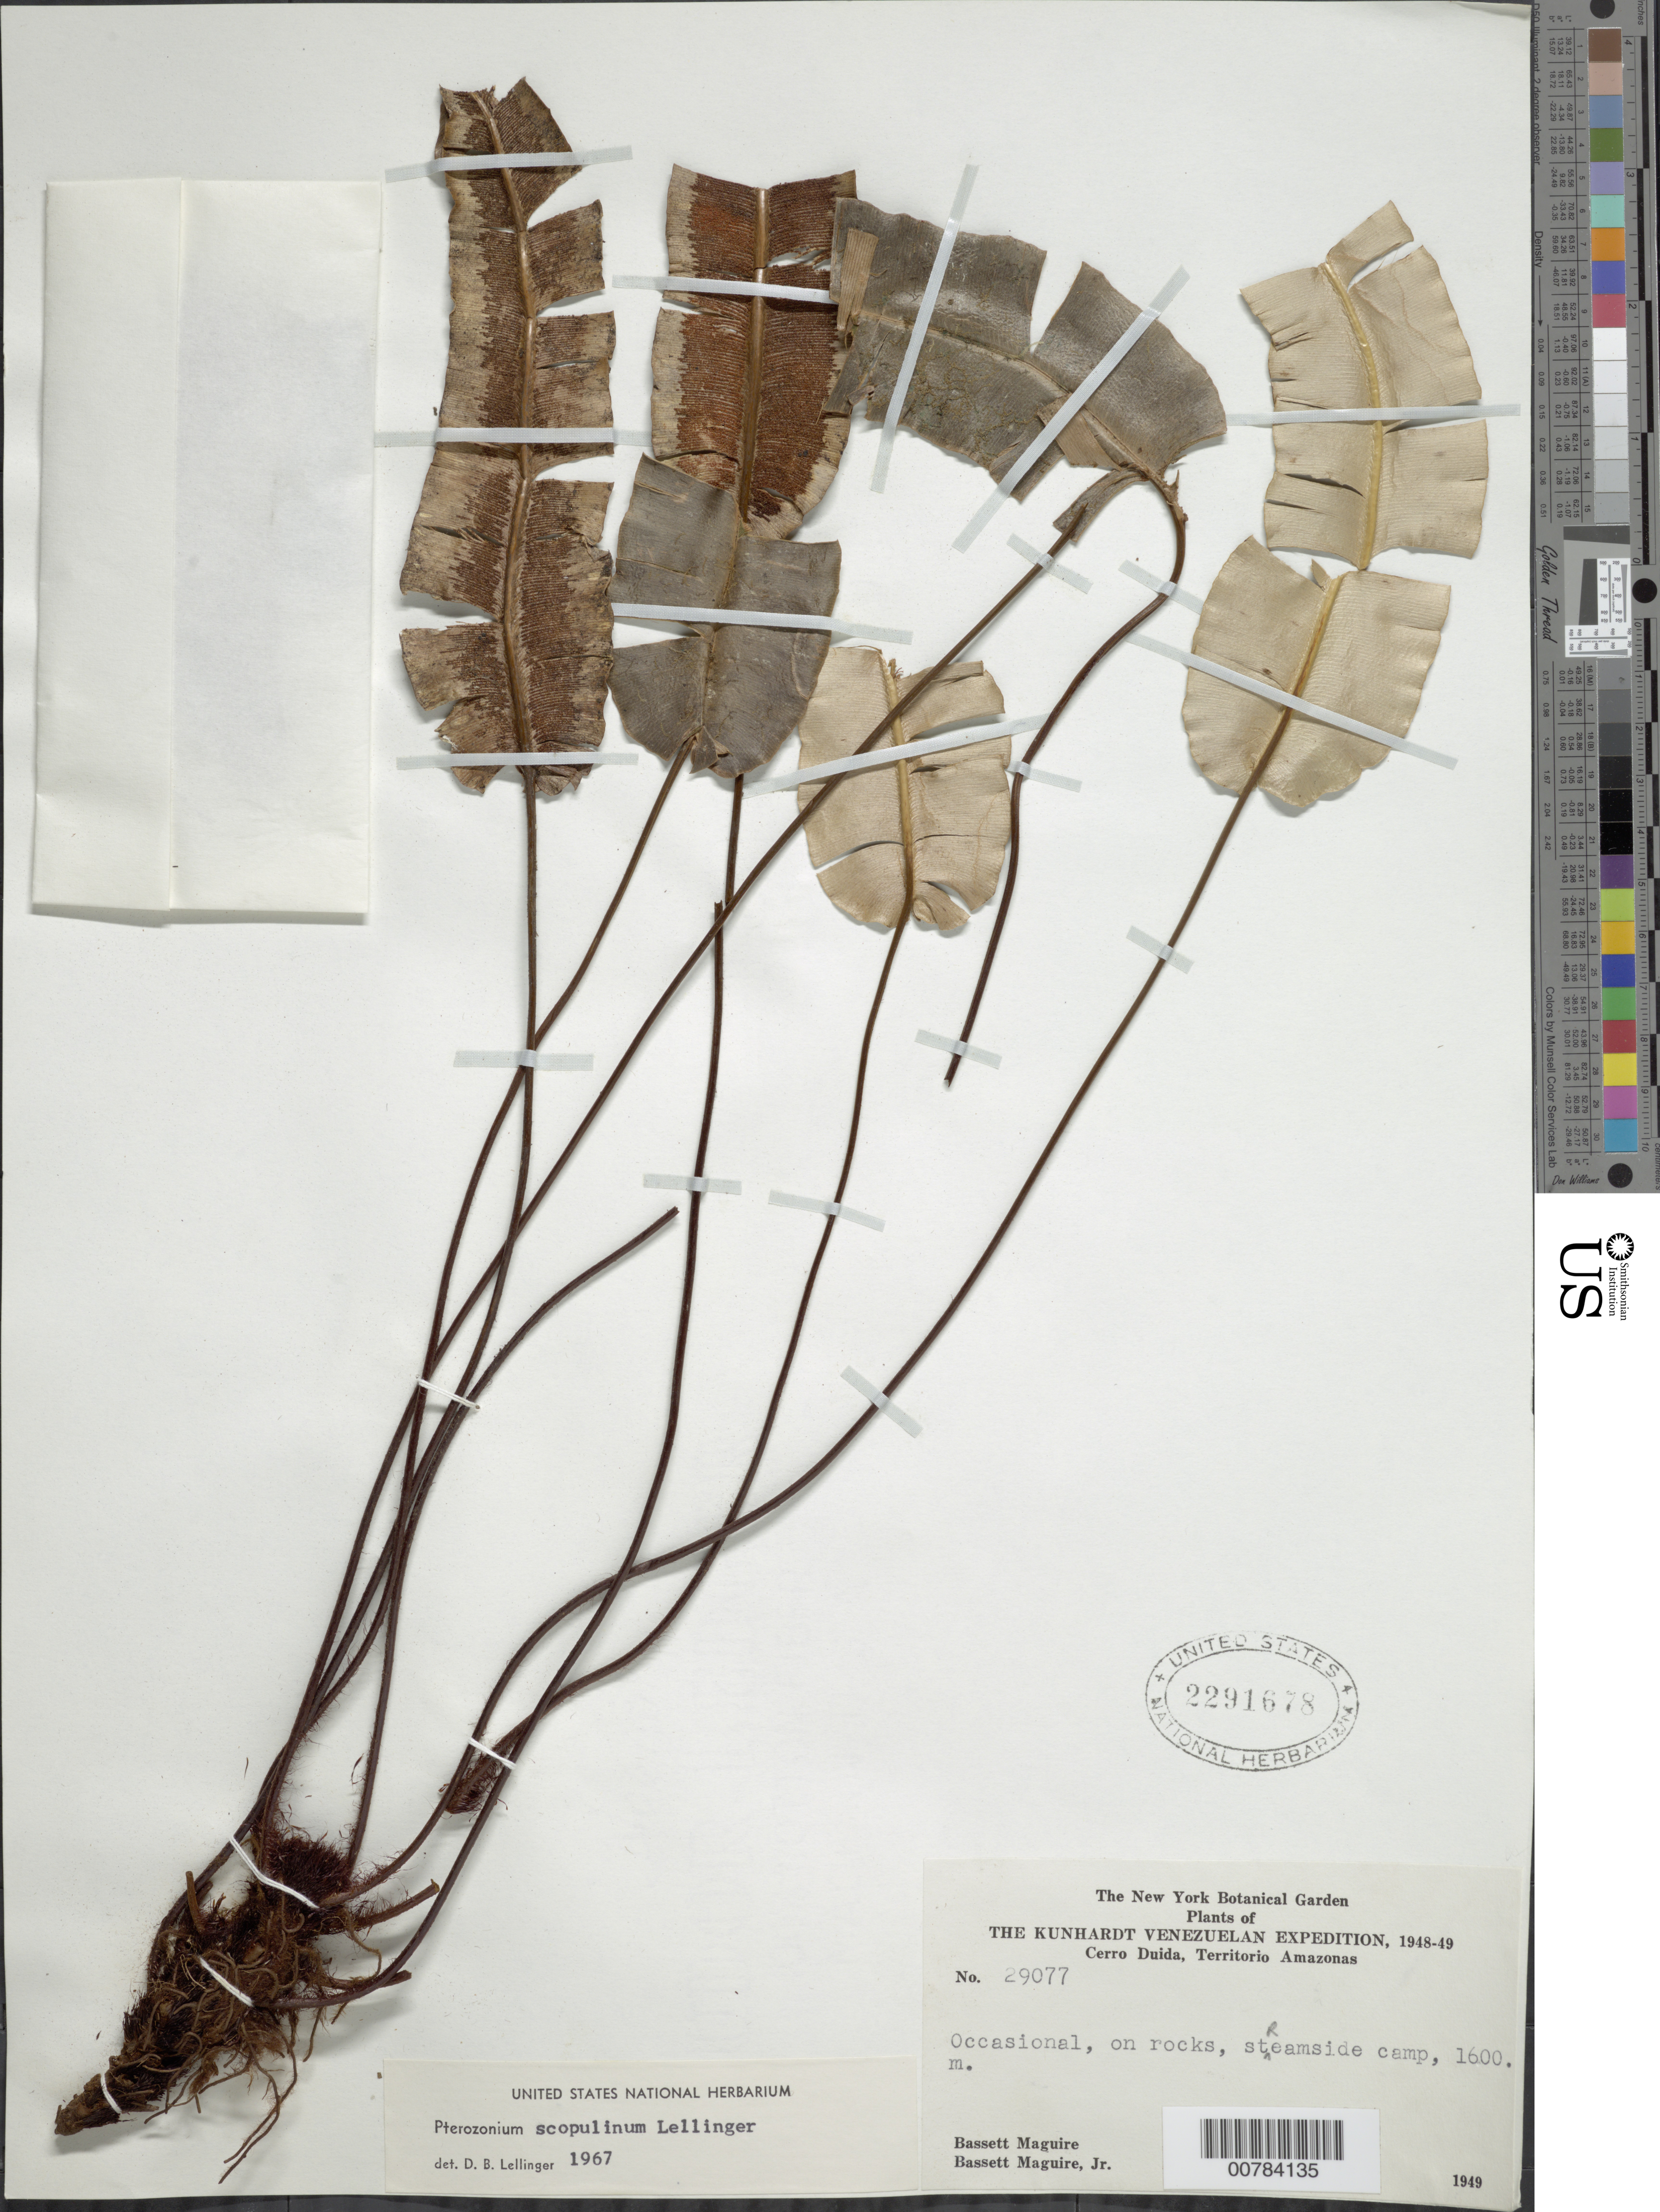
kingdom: Plantae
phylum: Tracheophyta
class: Polypodiopsida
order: Polypodiales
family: Pteridaceae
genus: Pterozonium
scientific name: Pterozonium scopulinum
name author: Lellinger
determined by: Lellinger, David B., (BOT), Smithsonian Institution - National Museum of Natural History (UNITED STATES)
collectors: B. Maguire & B. Maguire Jr.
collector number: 29077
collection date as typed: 22-Apr-49 to 24-Apr-49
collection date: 1949-04-22/1949-04-24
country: Venezuela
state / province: Amazonas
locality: Cerro Duida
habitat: Rocks, streamside camp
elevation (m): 1600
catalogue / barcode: US 2291678